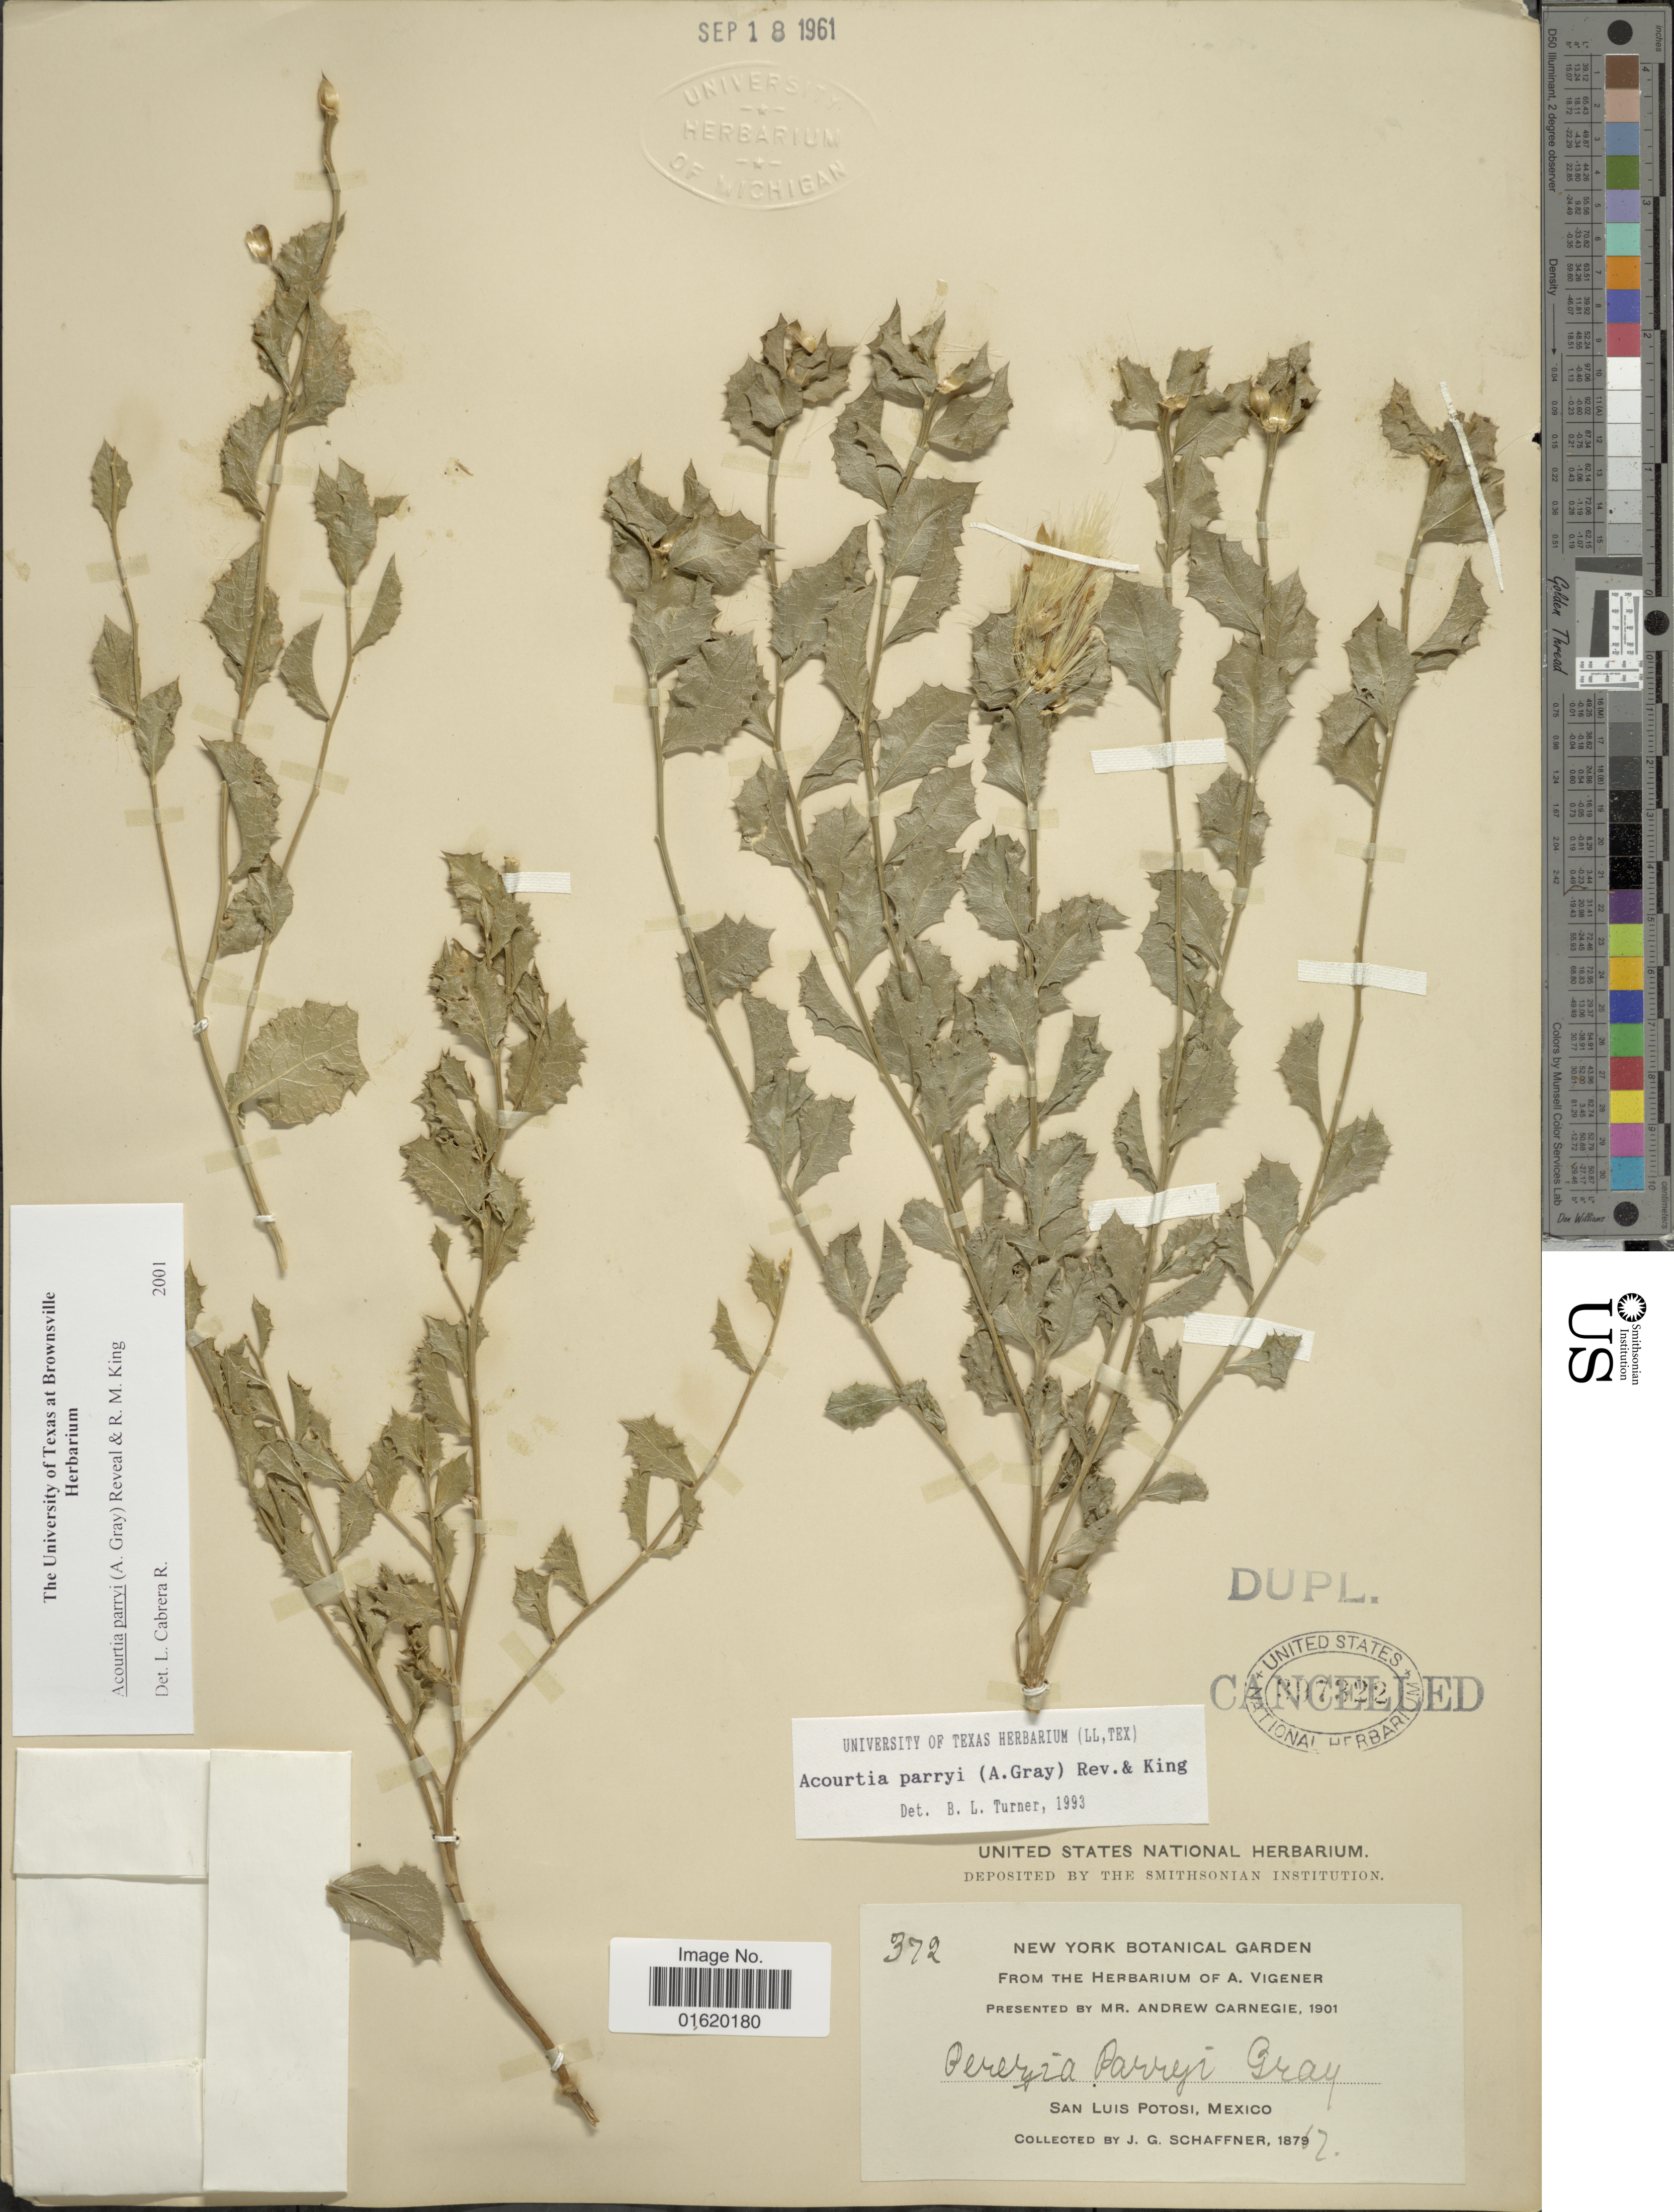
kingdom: Plantae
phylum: Tracheophyta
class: Magnoliopsida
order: Asterales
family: Asteraceae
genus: Acourtia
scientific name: Acourtia parryi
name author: (A. Gray) Reveal & R.M. King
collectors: J. G. Schaffner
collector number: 372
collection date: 1817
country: Mexico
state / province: San Luis Potosí